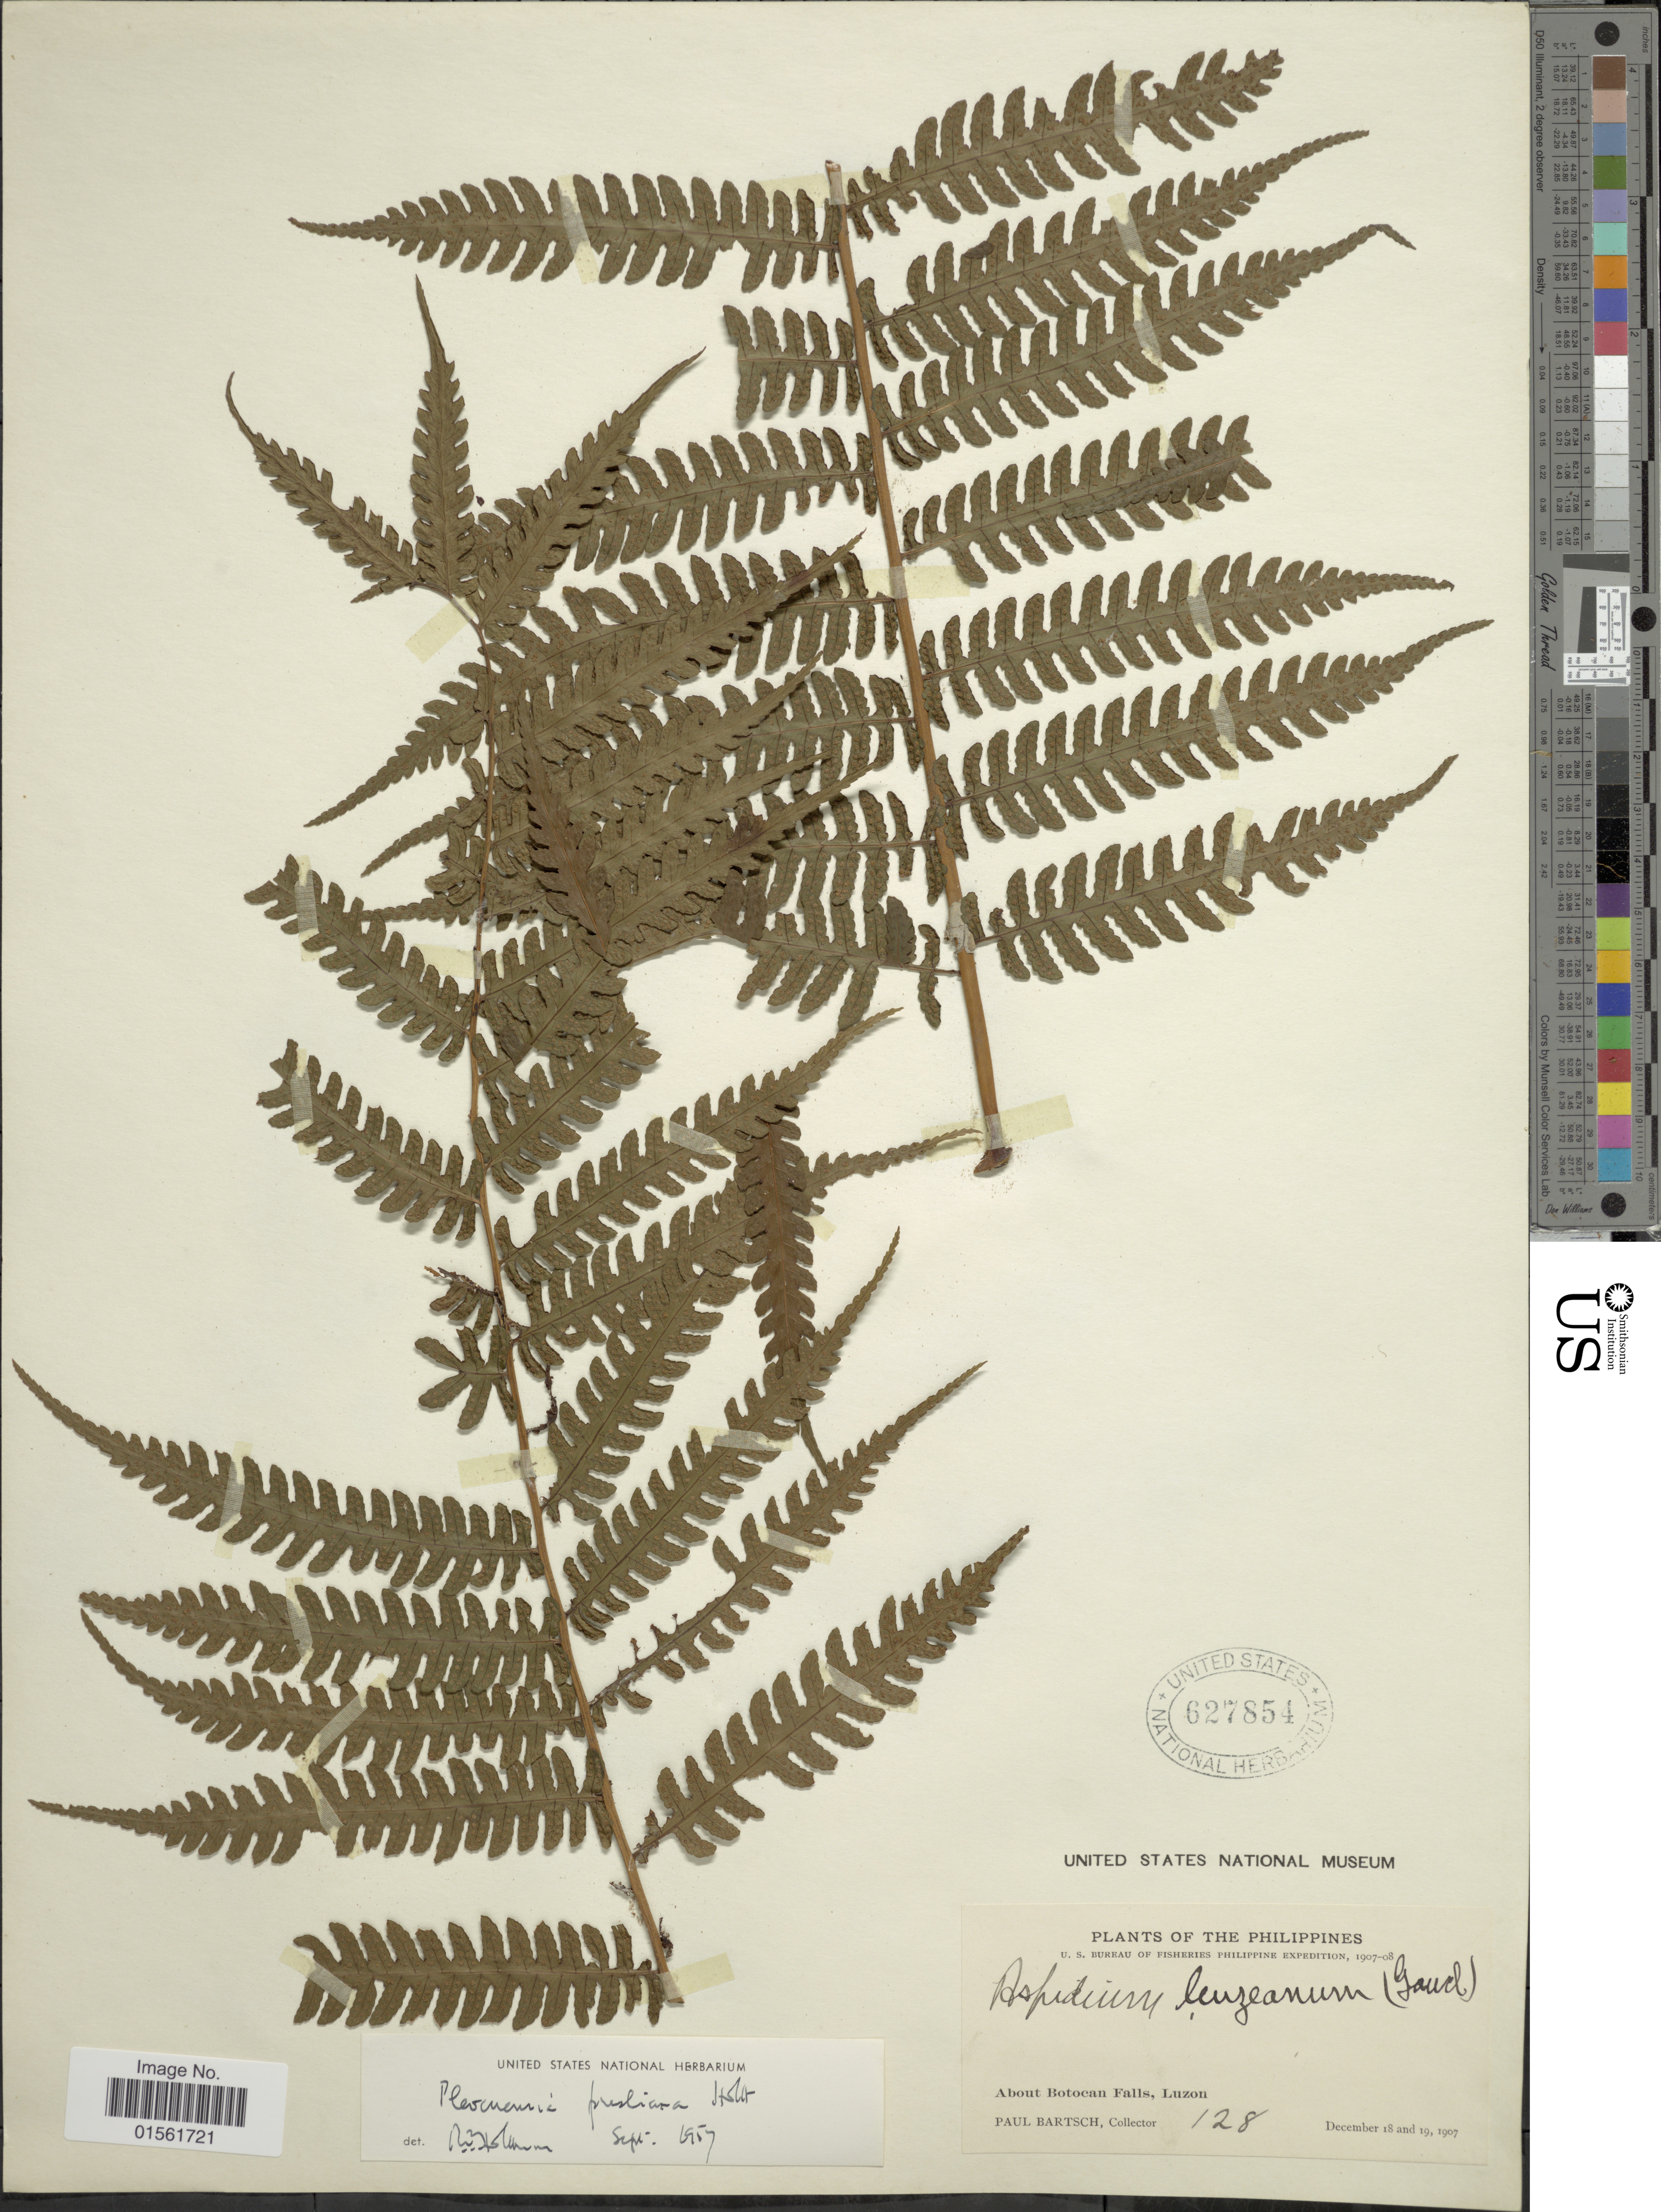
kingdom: Plantae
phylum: Tracheophyta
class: Polypodiopsida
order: Polypodiales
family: Dryopteridaceae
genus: Pleocnemia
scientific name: Pleocnemia presliana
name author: Holttum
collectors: P. Bartsch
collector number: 128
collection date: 1907-12-18/1907-12-19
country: Philippines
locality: About Botocan Falls, Luzon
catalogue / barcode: US 627854